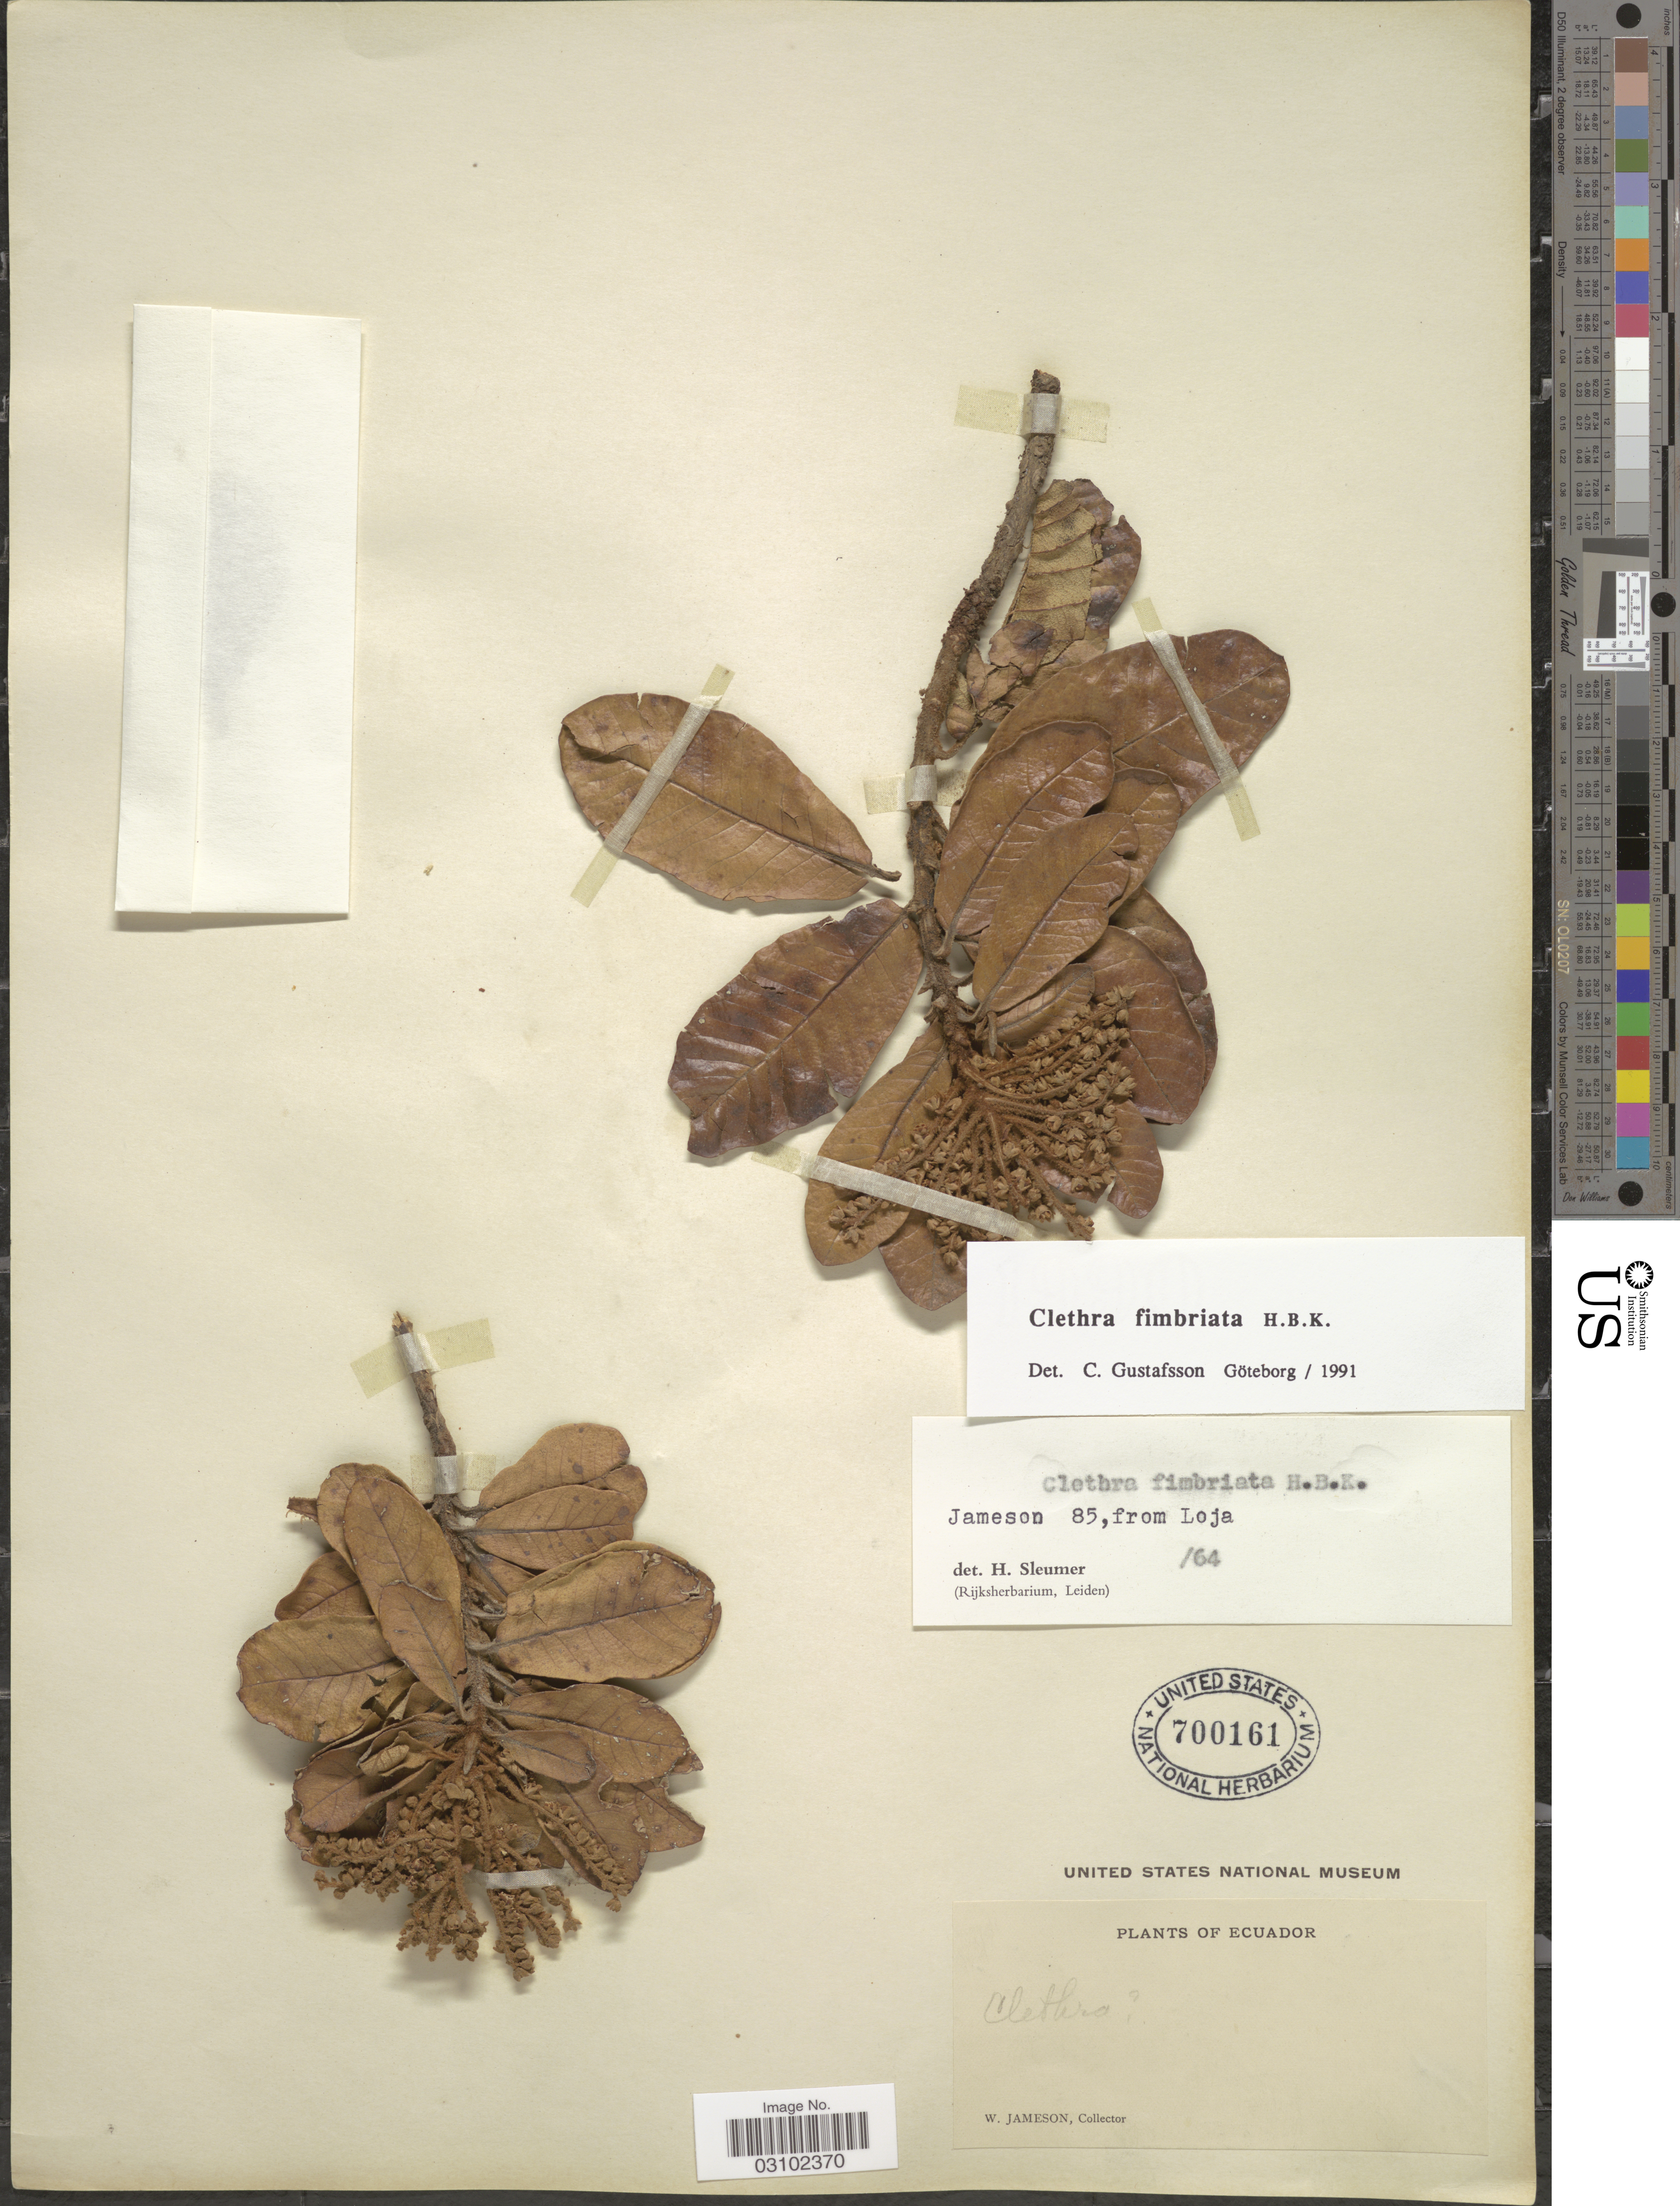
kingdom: Plantae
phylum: Tracheophyta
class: Magnoliopsida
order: Ericales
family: Clethraceae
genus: Clethra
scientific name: Clethra fimbriata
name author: Kunth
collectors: W. Jameson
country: Ecuador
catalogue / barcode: US 700161